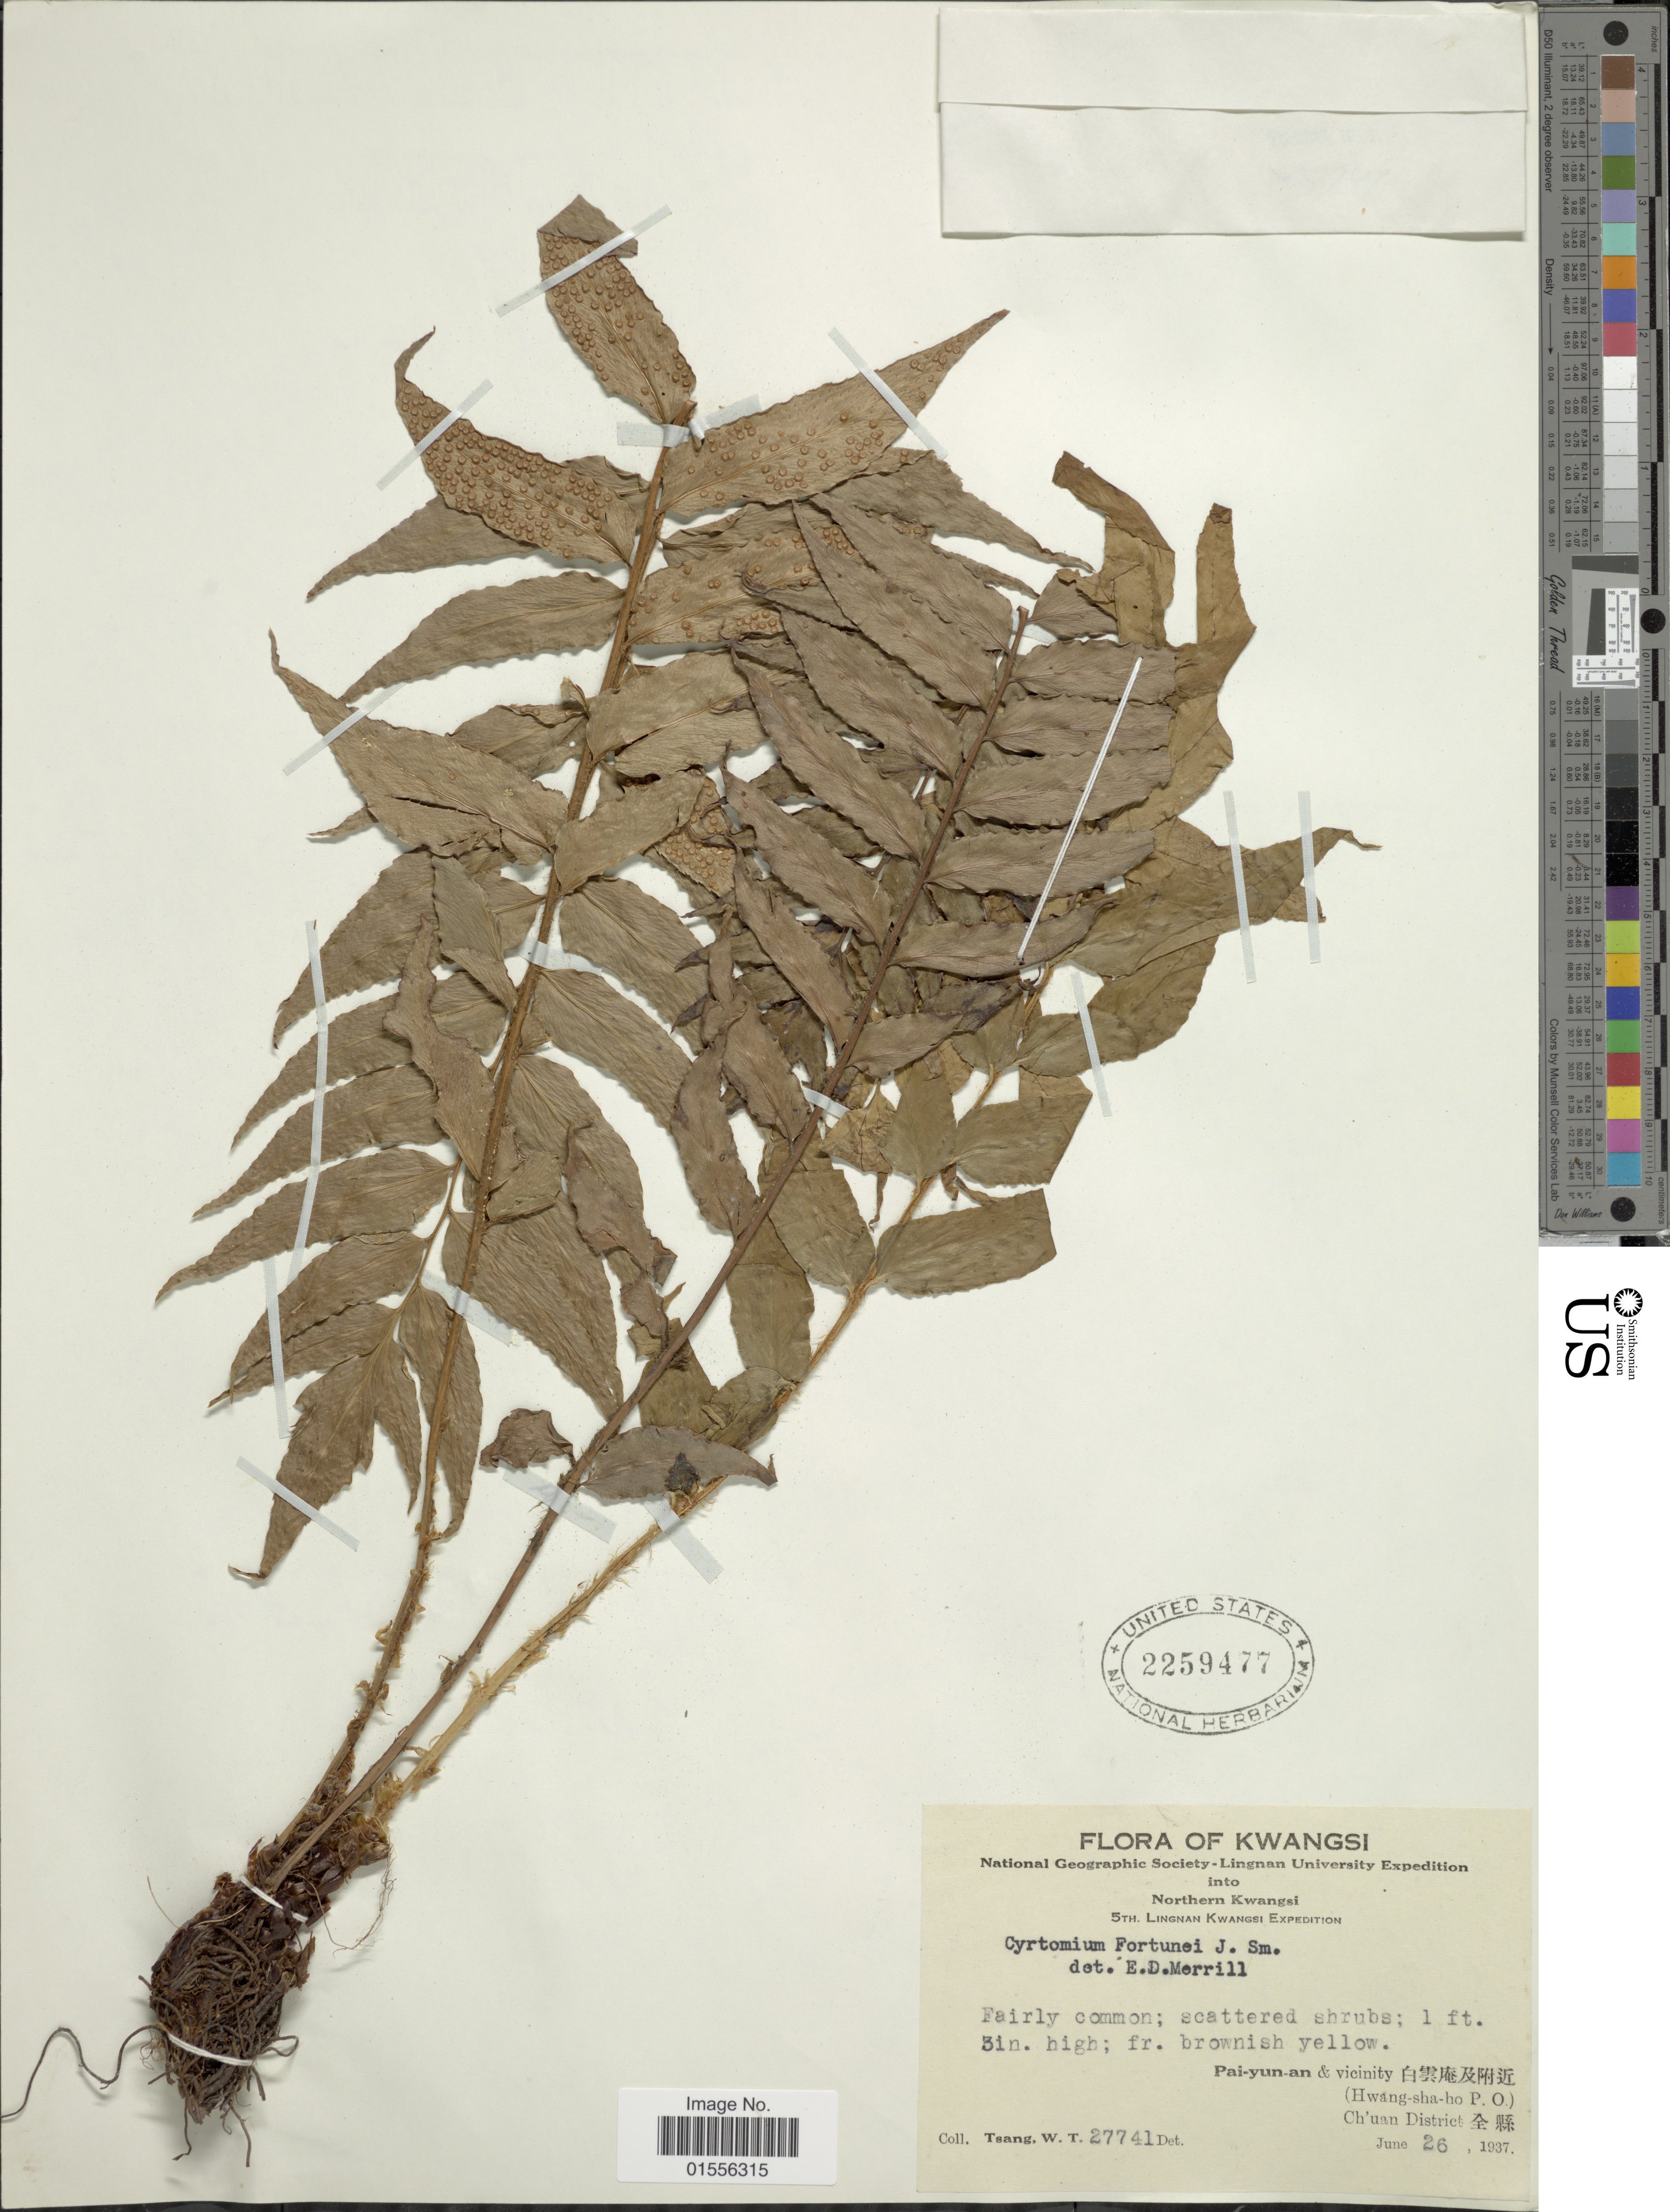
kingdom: Plantae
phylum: Tracheophyta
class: Polypodiopsida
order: Polypodiales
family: Dryopteridaceae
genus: Cyrtomium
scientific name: Cyrtomium fortunei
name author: J. Sm.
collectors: W. T. Tsang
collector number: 27741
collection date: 1937-06-26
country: China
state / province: Guangxi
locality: Kwasi,Pai-yun-an & vicinity (Hwang-sha-ho P.O.) Ch'uan District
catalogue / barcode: US 2259477